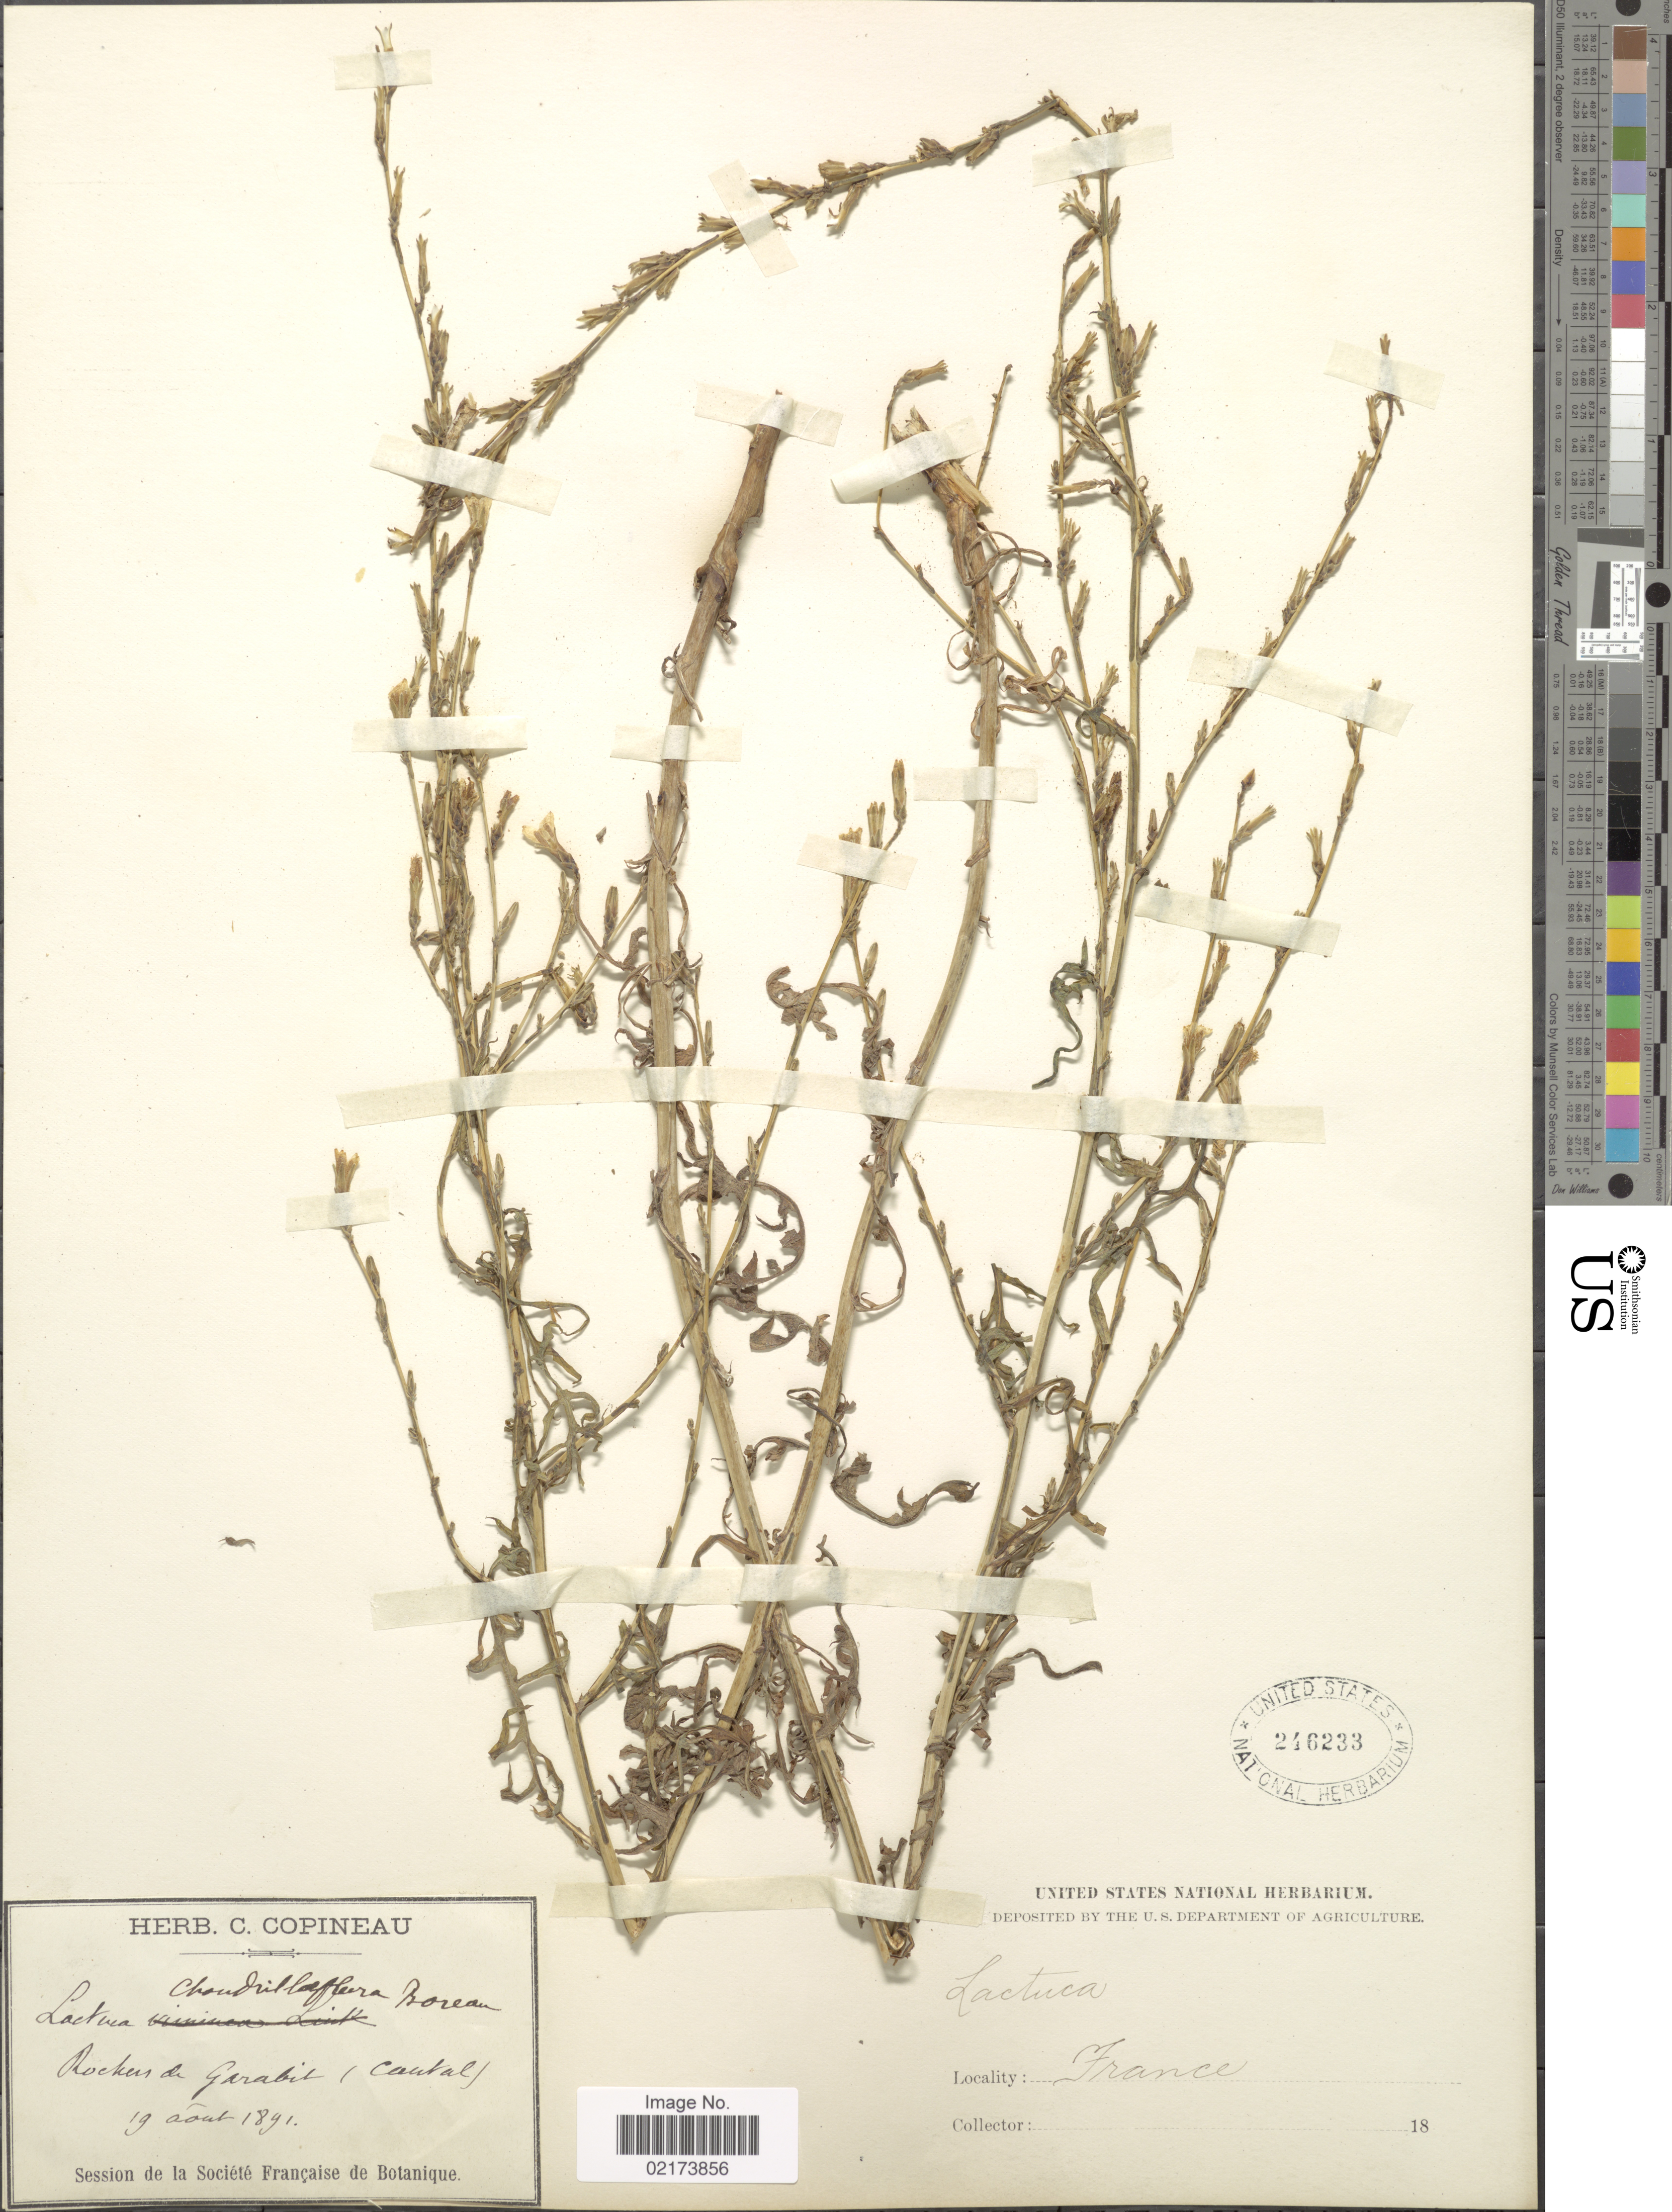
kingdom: Plantae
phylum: Tracheophyta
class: Magnoliopsida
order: Asterales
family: Asteraceae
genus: Lactuca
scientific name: Lactuca viminea subsp. chondrilliflora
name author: (Boreau) St.-Lag.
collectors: ex herb. C. Copineau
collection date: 1891-08-19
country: France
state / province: Auvergne-Rhône-Alpes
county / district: Cantal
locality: Rochers de Garabit (Cantal)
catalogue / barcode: US 246233